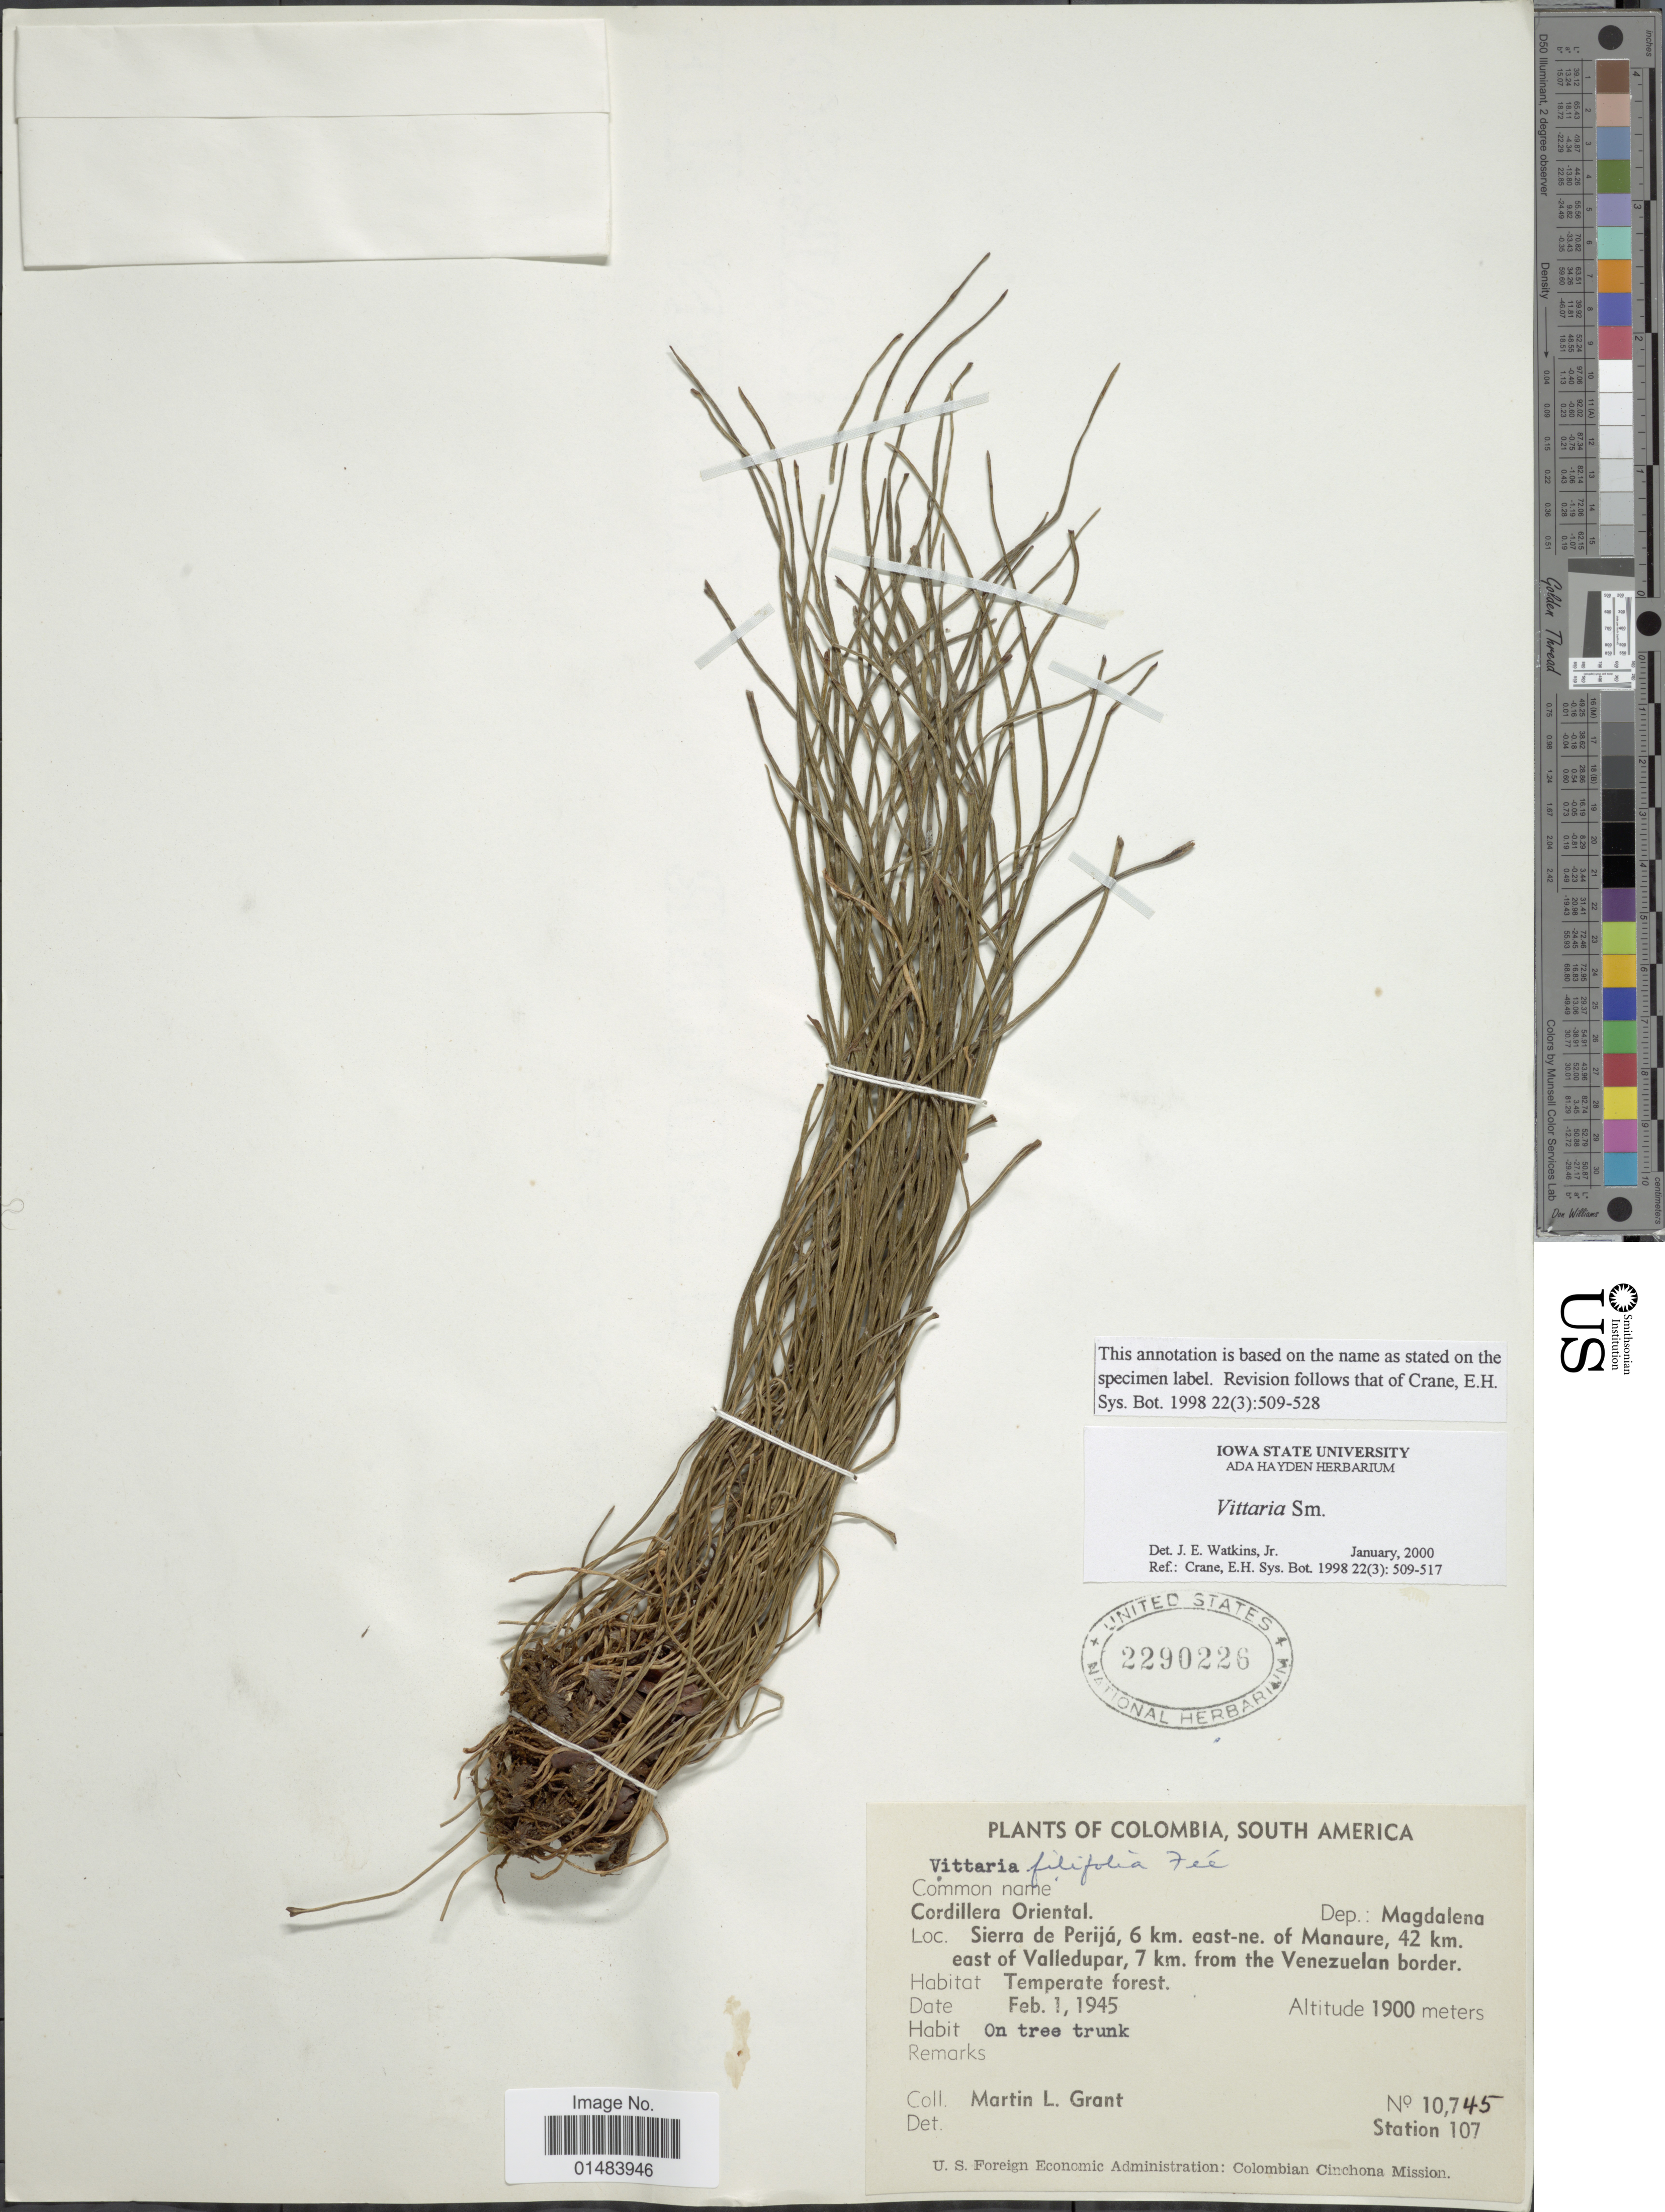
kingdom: Plantae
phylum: Tracheophyta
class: Polypodiopsida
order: Polypodiales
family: Pteridaceae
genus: Vittaria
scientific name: Vittaria graminifolia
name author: Kaulf.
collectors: M. L. Grant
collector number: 10745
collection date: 1945-02-01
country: Colombia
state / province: Magdalena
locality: South America, Cordillera Oriental, Dep.: Magdalena, Loc. Sierra de Perija, 6 km. east-ne. of Manaure, 42 km. east of Valledupar, 7 km. from the Venezuelan border.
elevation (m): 1900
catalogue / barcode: US 2290226